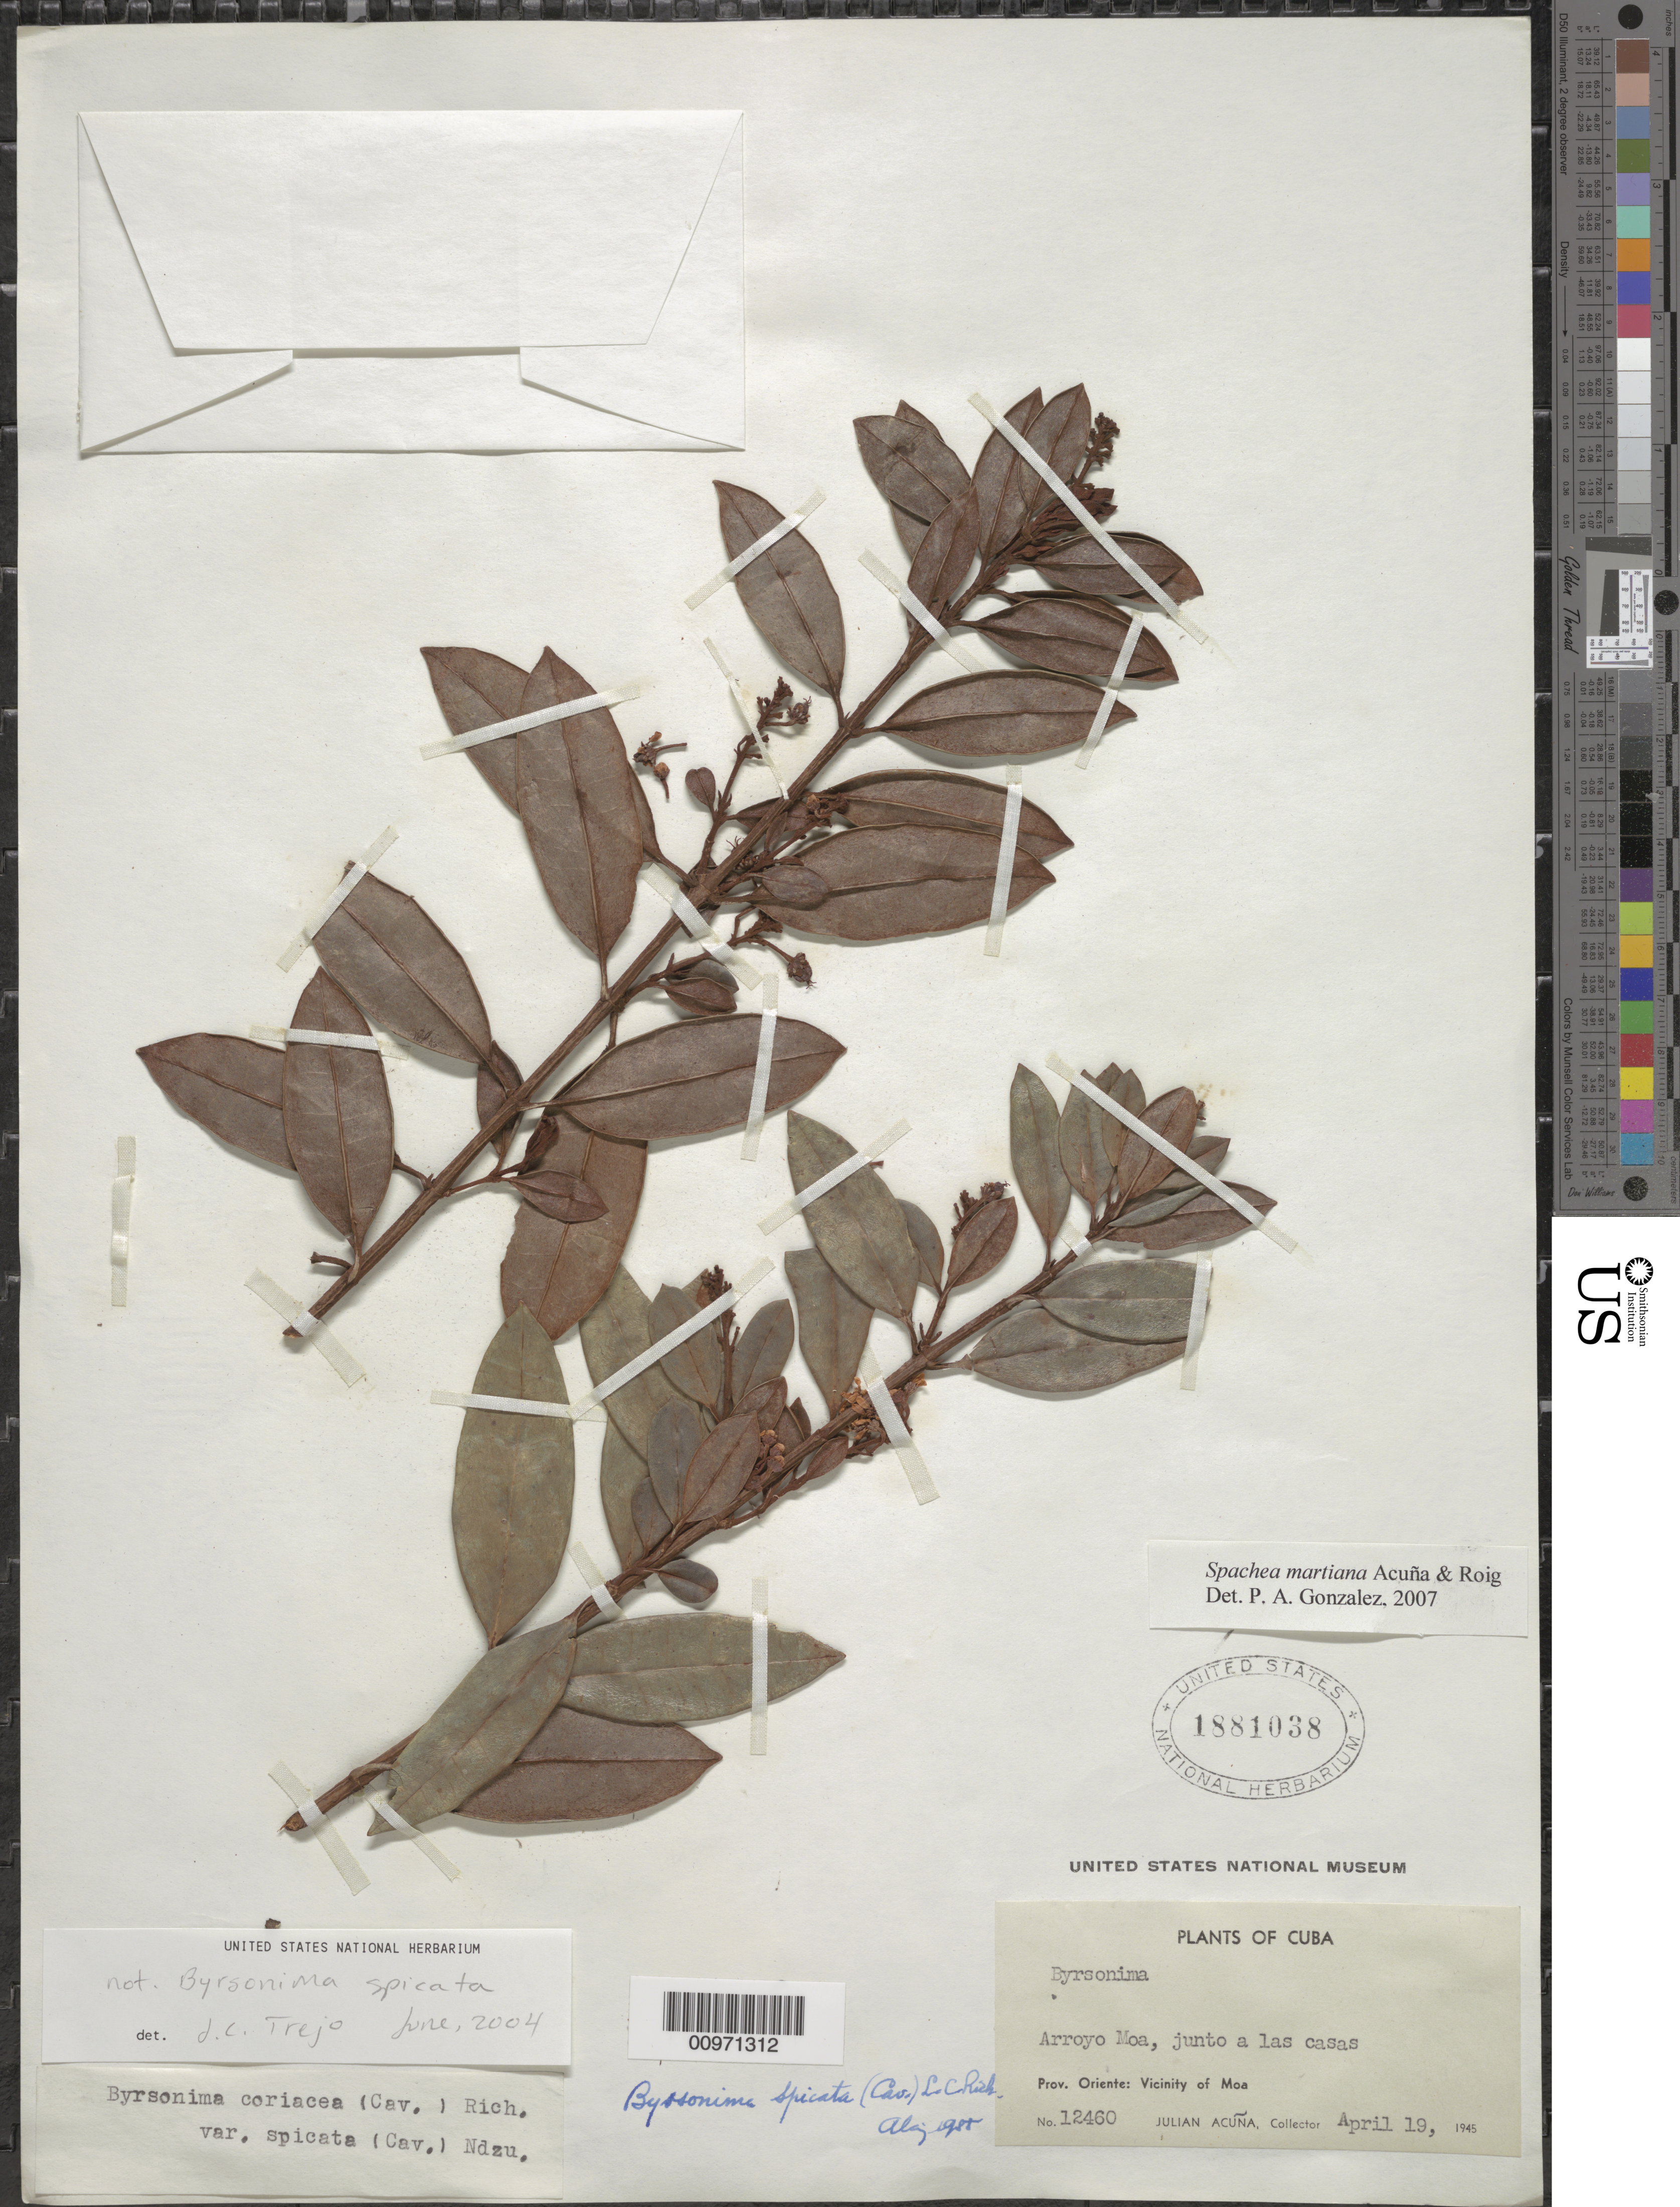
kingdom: Plantae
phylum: Tracheophyta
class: Magnoliopsida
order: Malpighiales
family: Malpighiaceae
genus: Spachea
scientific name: Spachea martiana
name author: Acuña & Roig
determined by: González, P. A.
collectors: J. Acuña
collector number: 12460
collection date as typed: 19 Apr 1945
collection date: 1945-04-19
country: Cuba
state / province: Holguín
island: Cuba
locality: Vicinity of Moa [Oriente], Arroyo Moa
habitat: Junto a las casas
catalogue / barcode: US 1881038